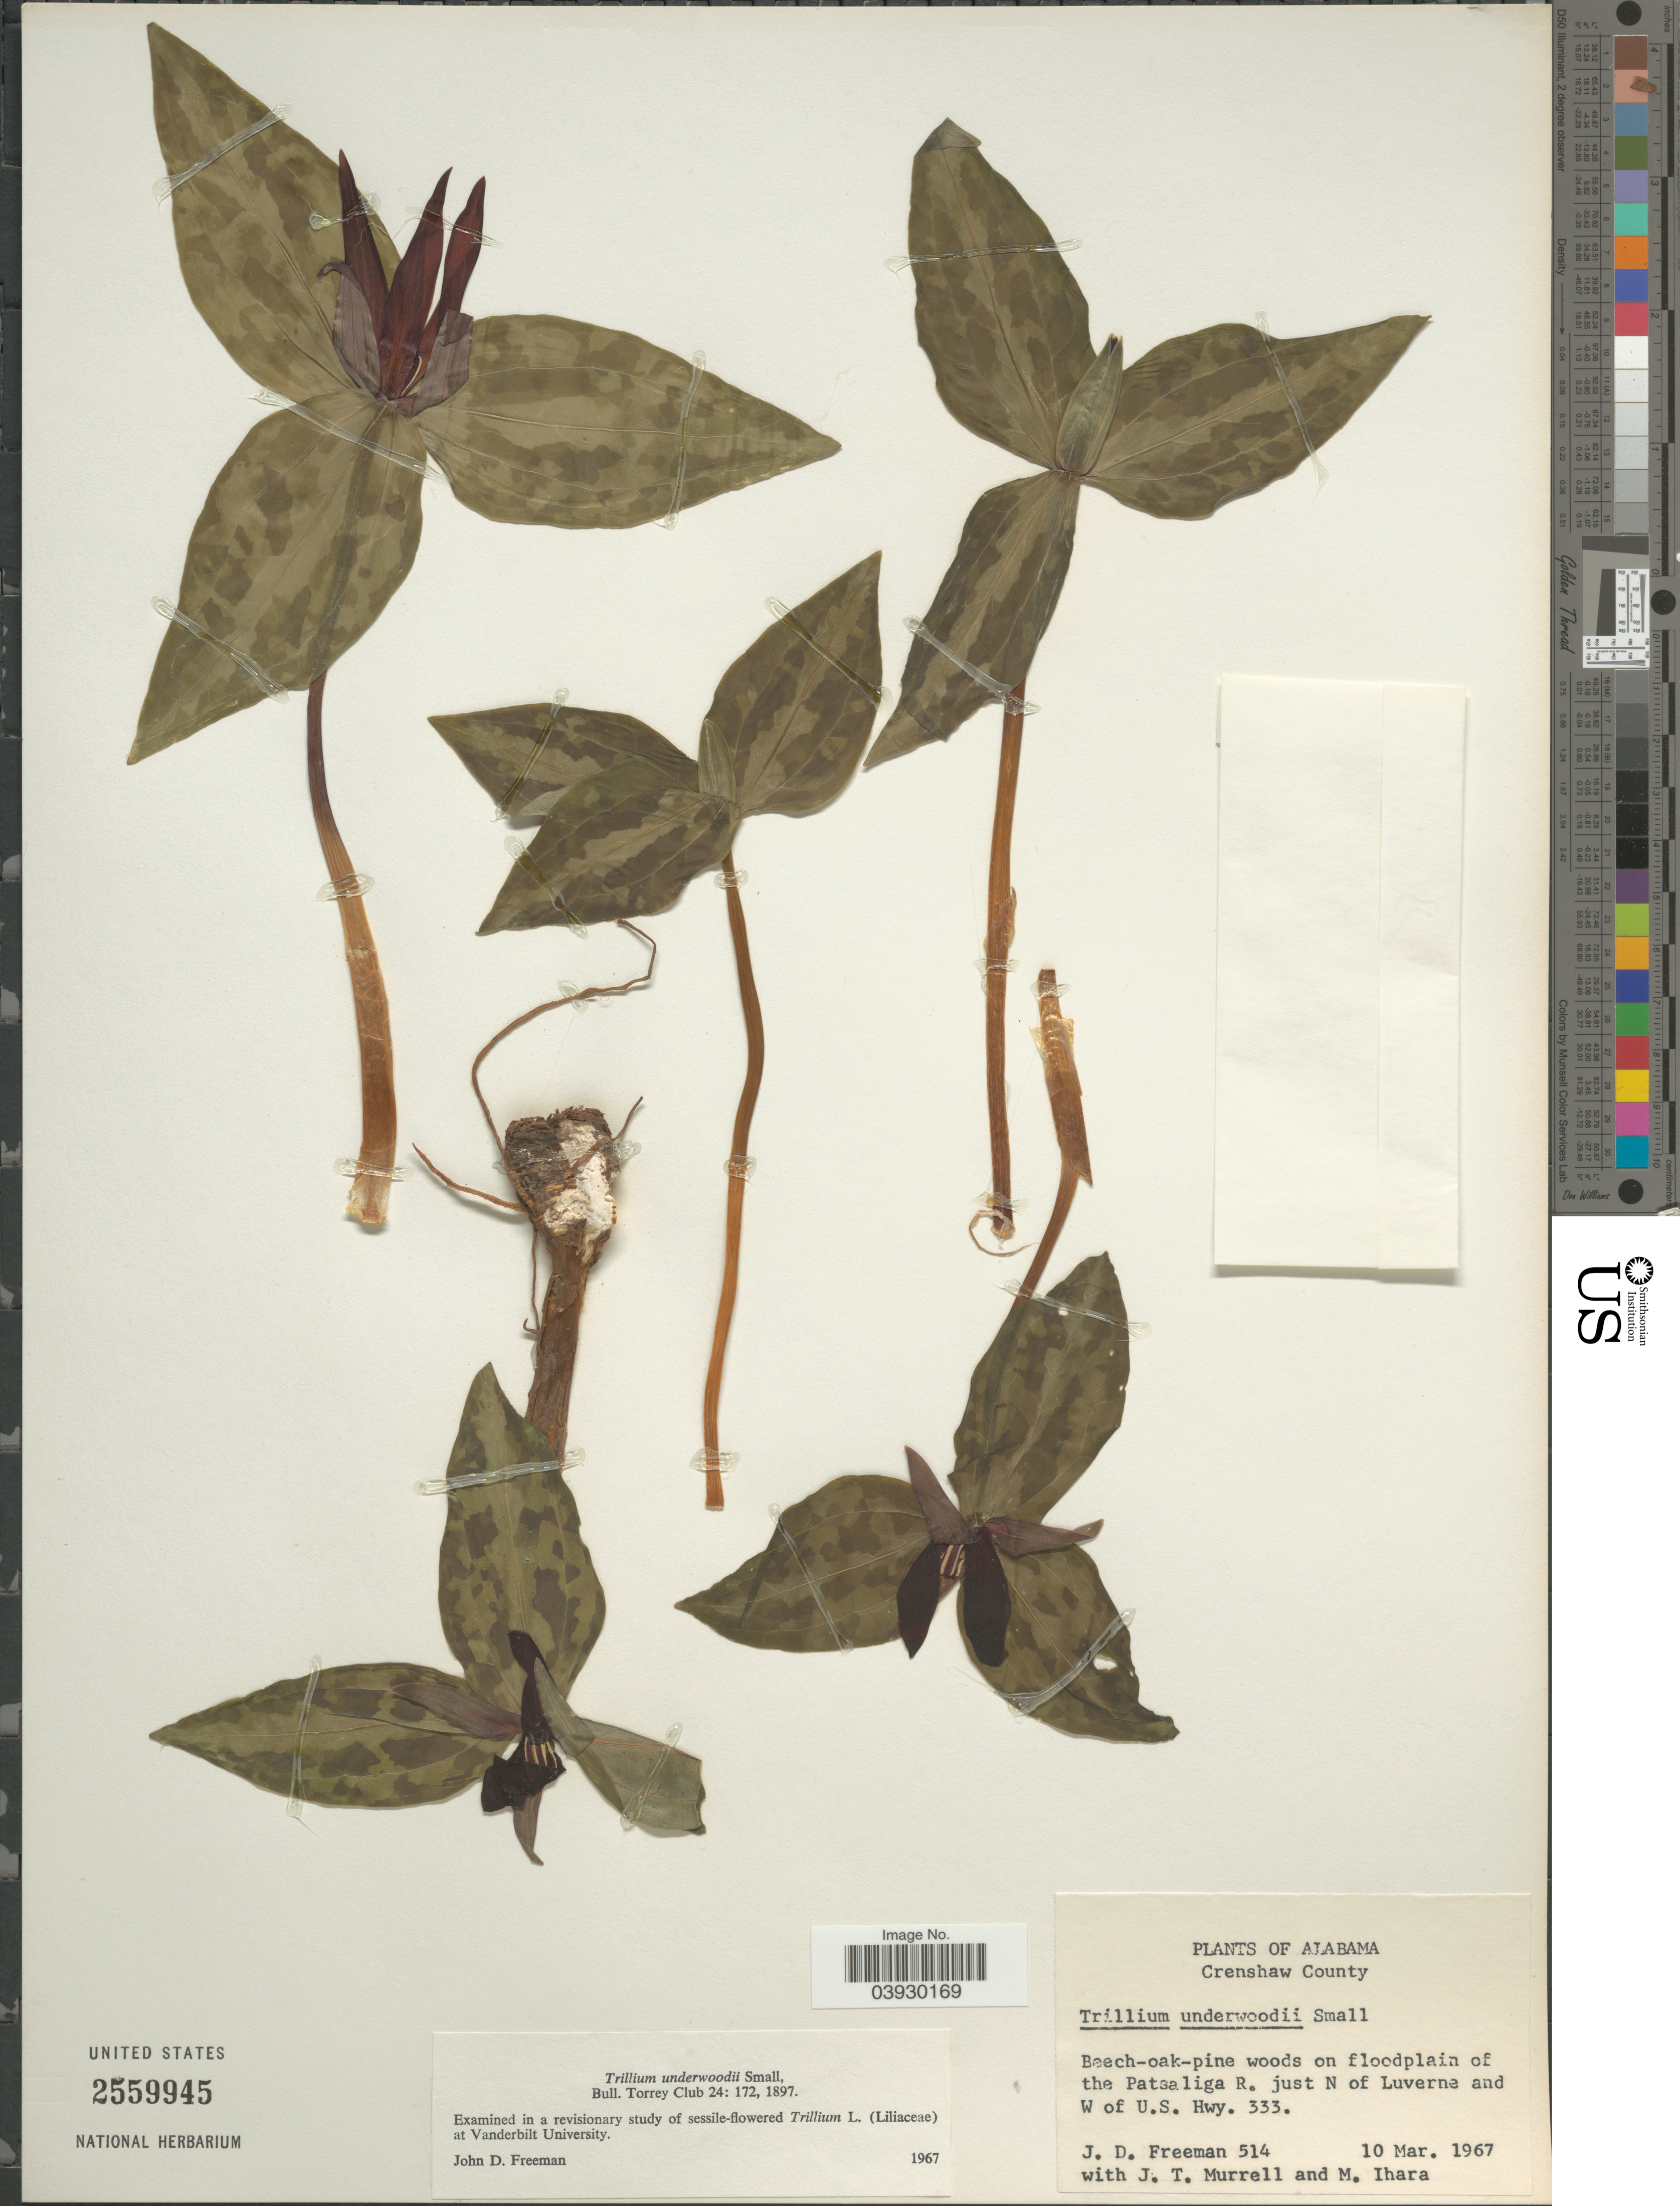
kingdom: Plantae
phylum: Tracheophyta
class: Liliopsida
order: Liliales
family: Melanthiaceae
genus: Trillium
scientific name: Trillium underwoodii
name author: Small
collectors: J. Freeman, J. Murrell & M. Ihara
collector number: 514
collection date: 1967-03-10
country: United States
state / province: Alabama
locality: Crenshaw County. Beech-oak-pine woods on floodplain of the Patsaliga R. just N of Luverna and W of U.S. Hwy. 333.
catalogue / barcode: US 2559945